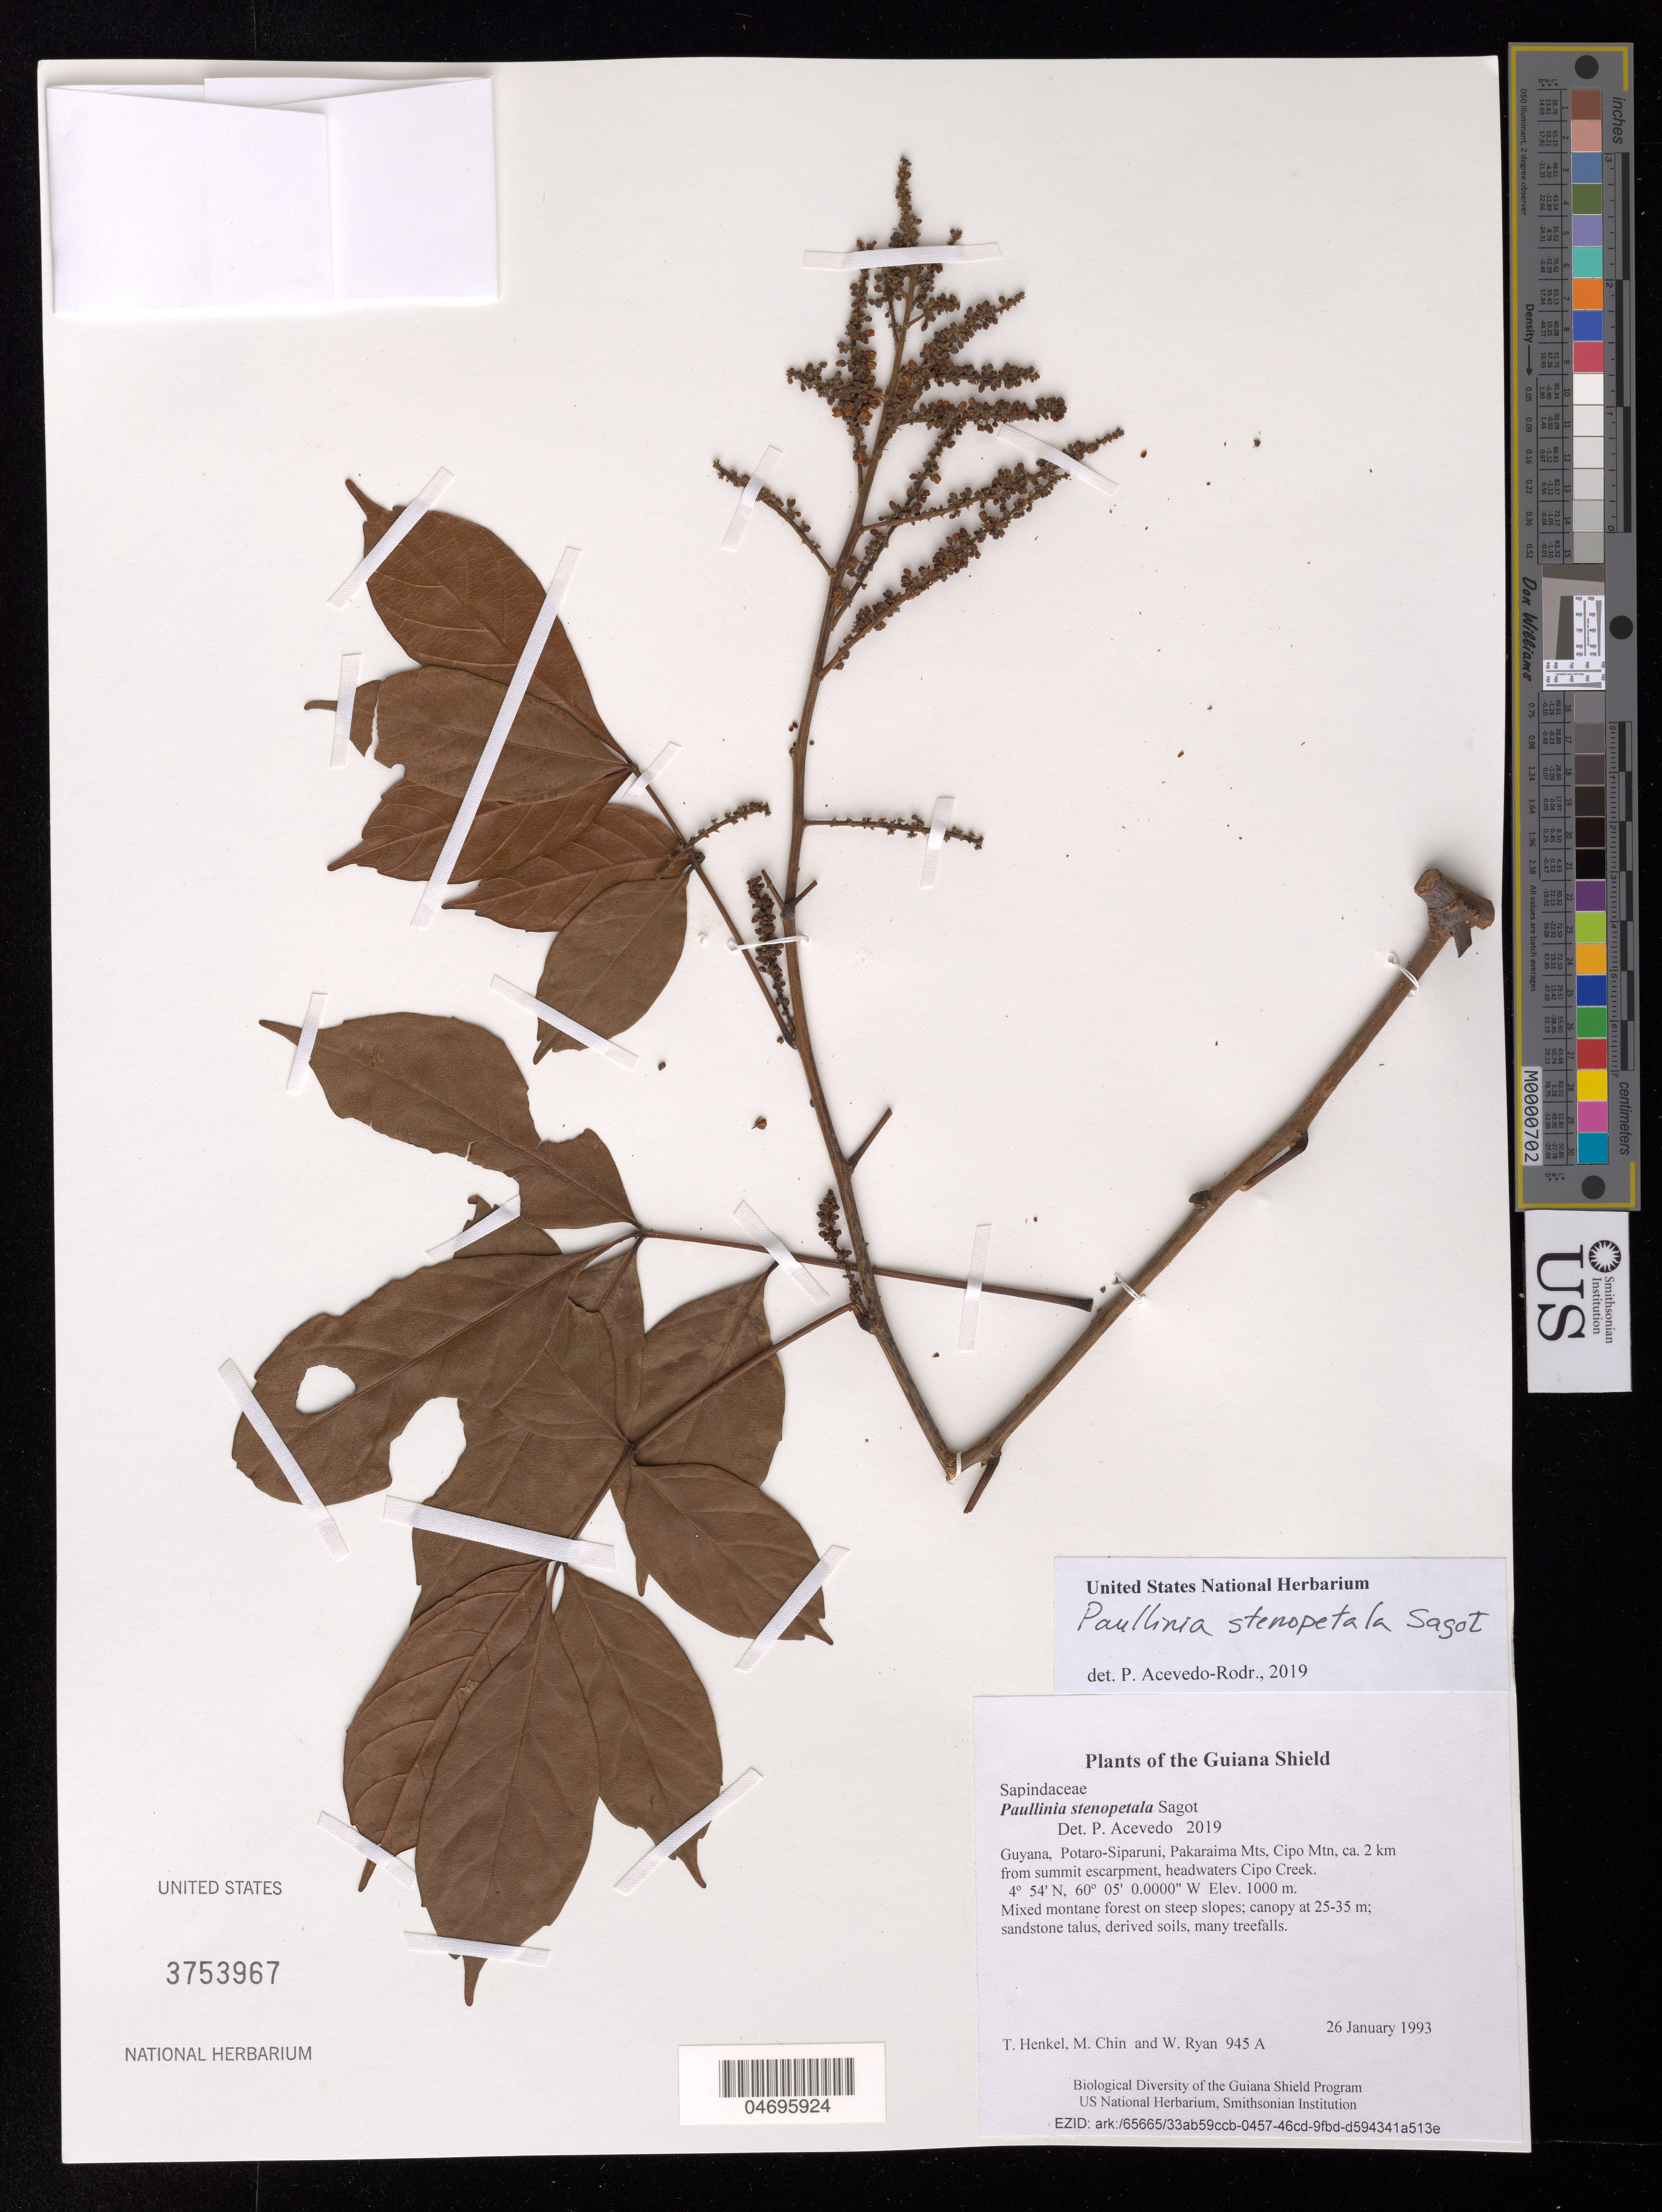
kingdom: Plantae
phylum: Tracheophyta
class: Magnoliopsida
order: Sapindales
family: Sapindaceae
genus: Paullinia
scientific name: Paullinia stenopetala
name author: Sagot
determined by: Acevedo, P.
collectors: T. Henkel, M. Chin & W. Ryan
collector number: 945 A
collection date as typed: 26 January 1993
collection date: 1993-01-26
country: Guyana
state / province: Potaro-Siparuni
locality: Pakaraima Mts, Cipo Mtn, ca. 2 km from summit escarpment, headwaters Cipo Creek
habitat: Mixed montane forest on steep slopes; canopy at 25-35 m; sandstone talus, derived soils, many treefalls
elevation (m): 1000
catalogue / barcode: US 3753967